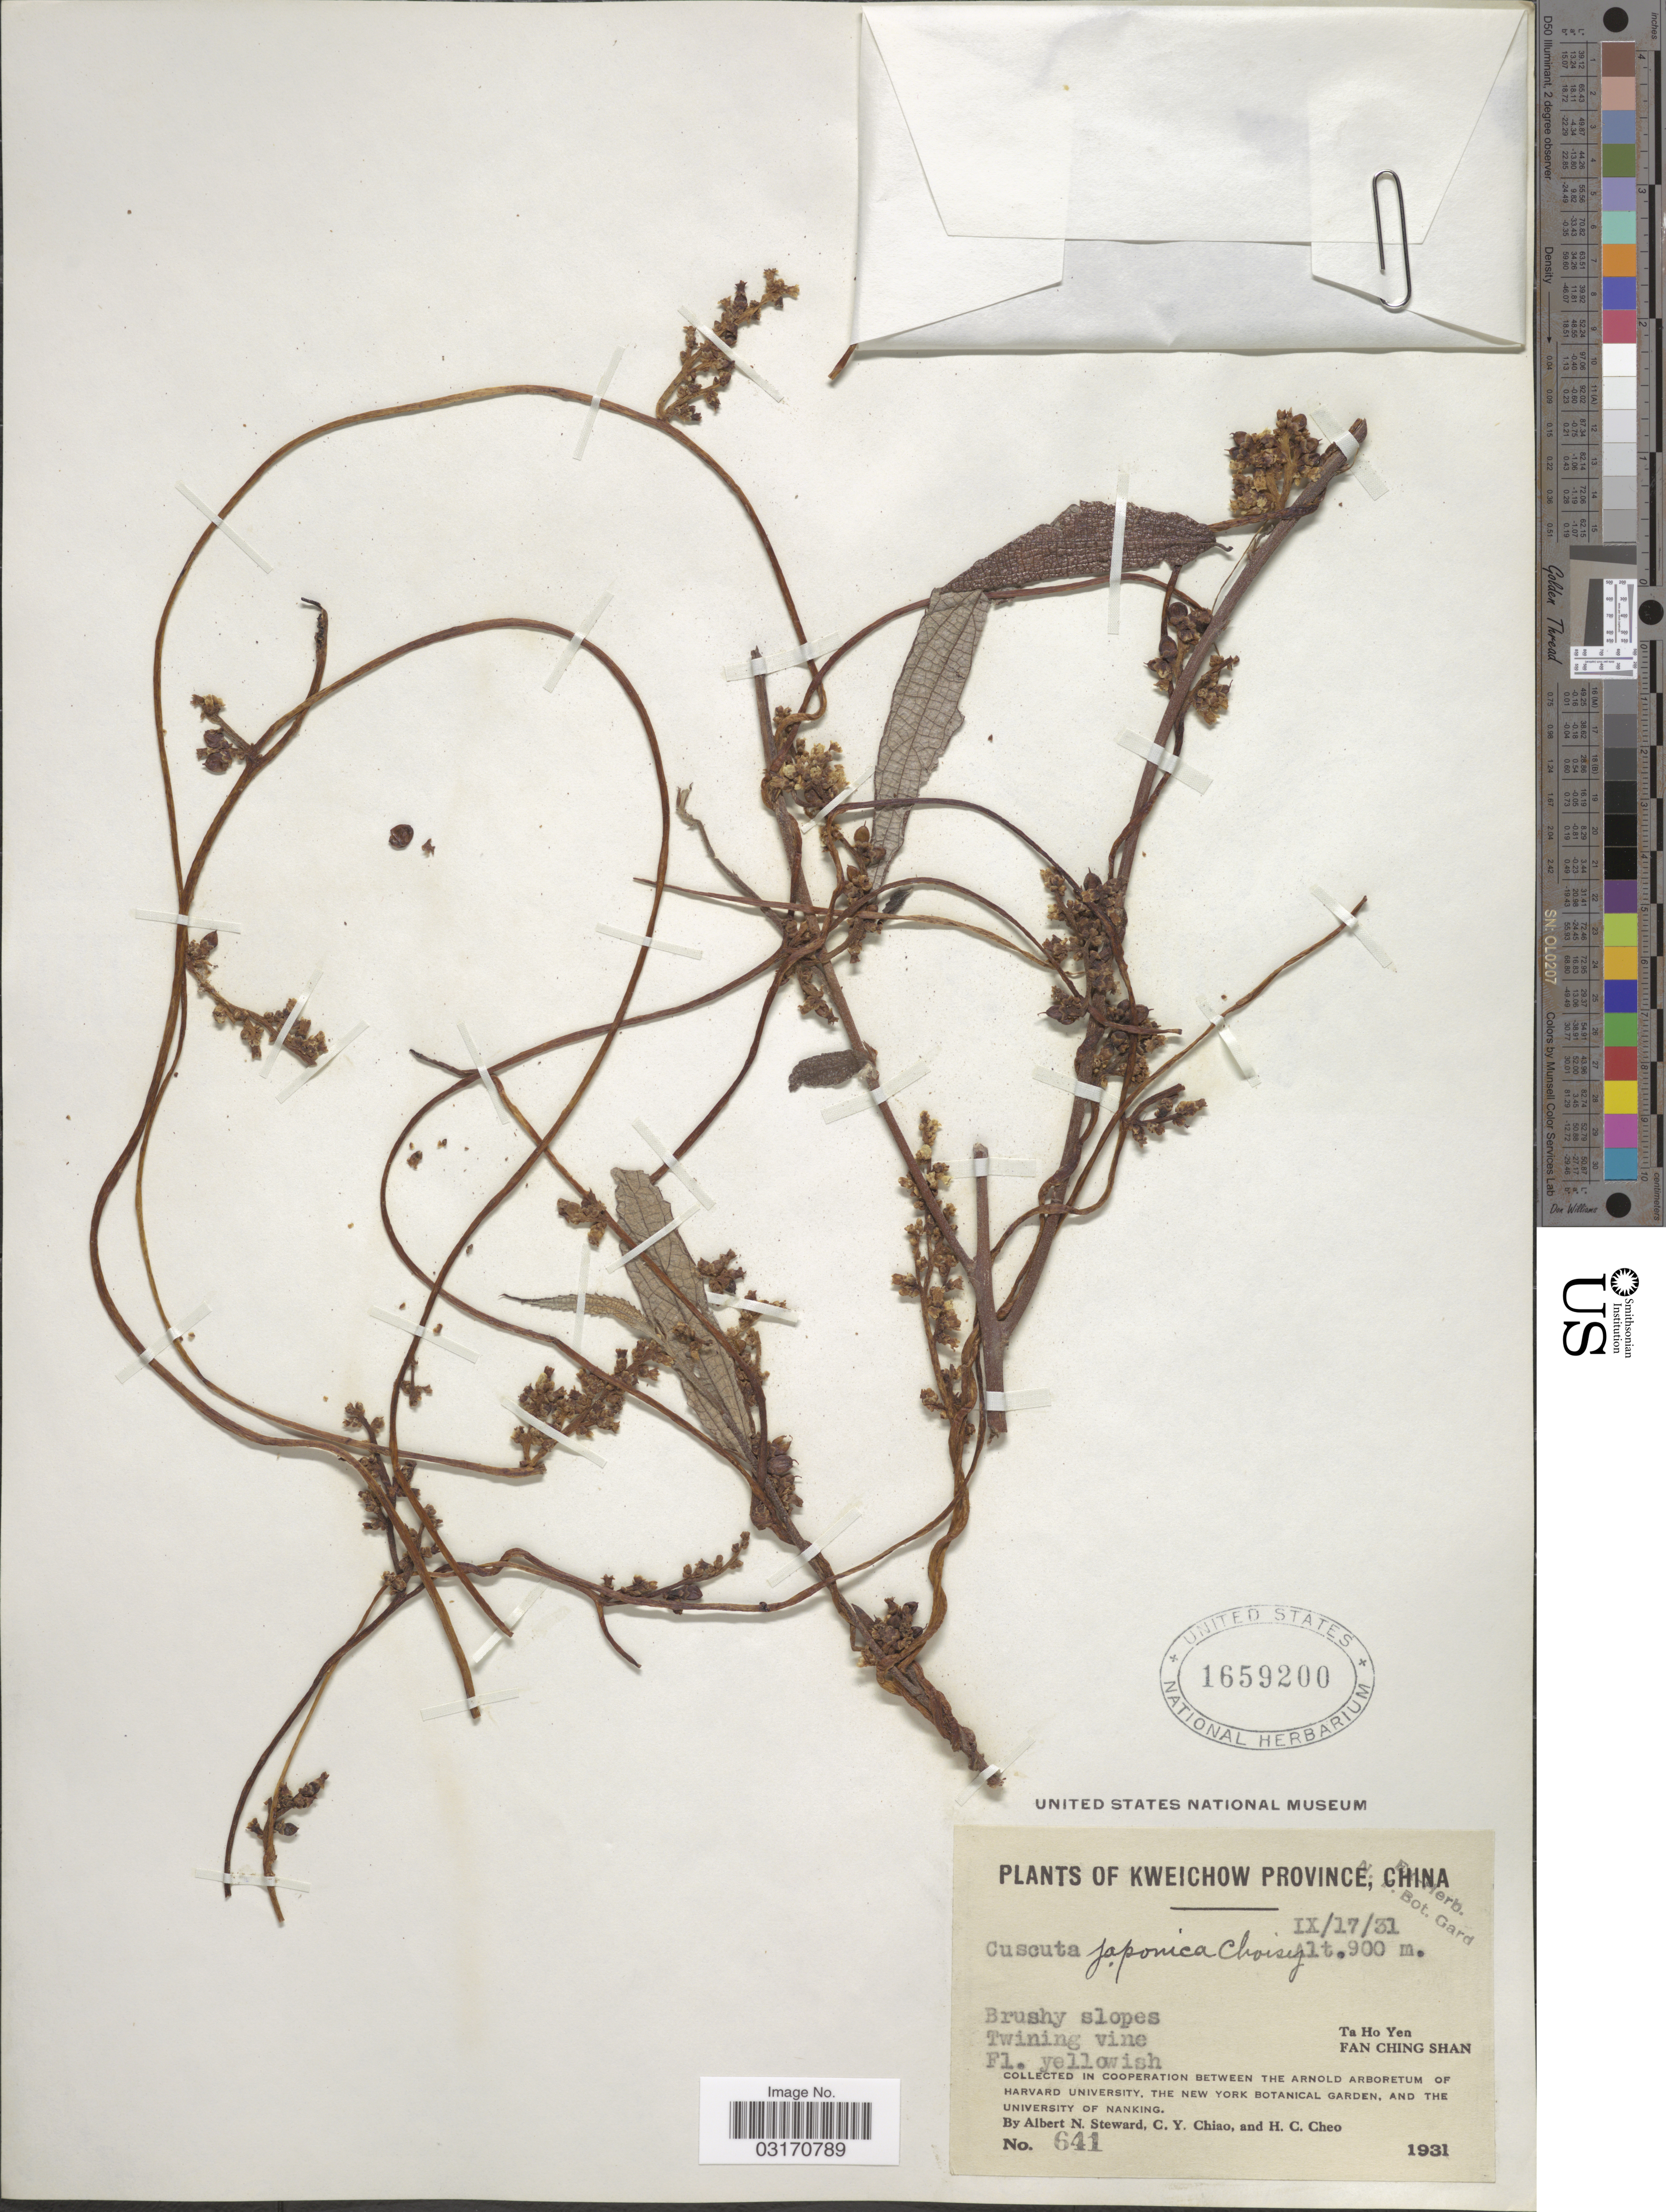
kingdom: Plantae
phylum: Tracheophyta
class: Magnoliopsida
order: Solanales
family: Convolvulaceae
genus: Cuscuta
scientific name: Cuscuta japonica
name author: Choisy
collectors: A. N. Steward, C. Y. Chiao & H. Cheo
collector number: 641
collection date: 1931-09-17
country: China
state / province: Guizhou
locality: Kweichow Province. Ta Ho Yen. Fan Ching Shan.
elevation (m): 900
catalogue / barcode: US 1659200